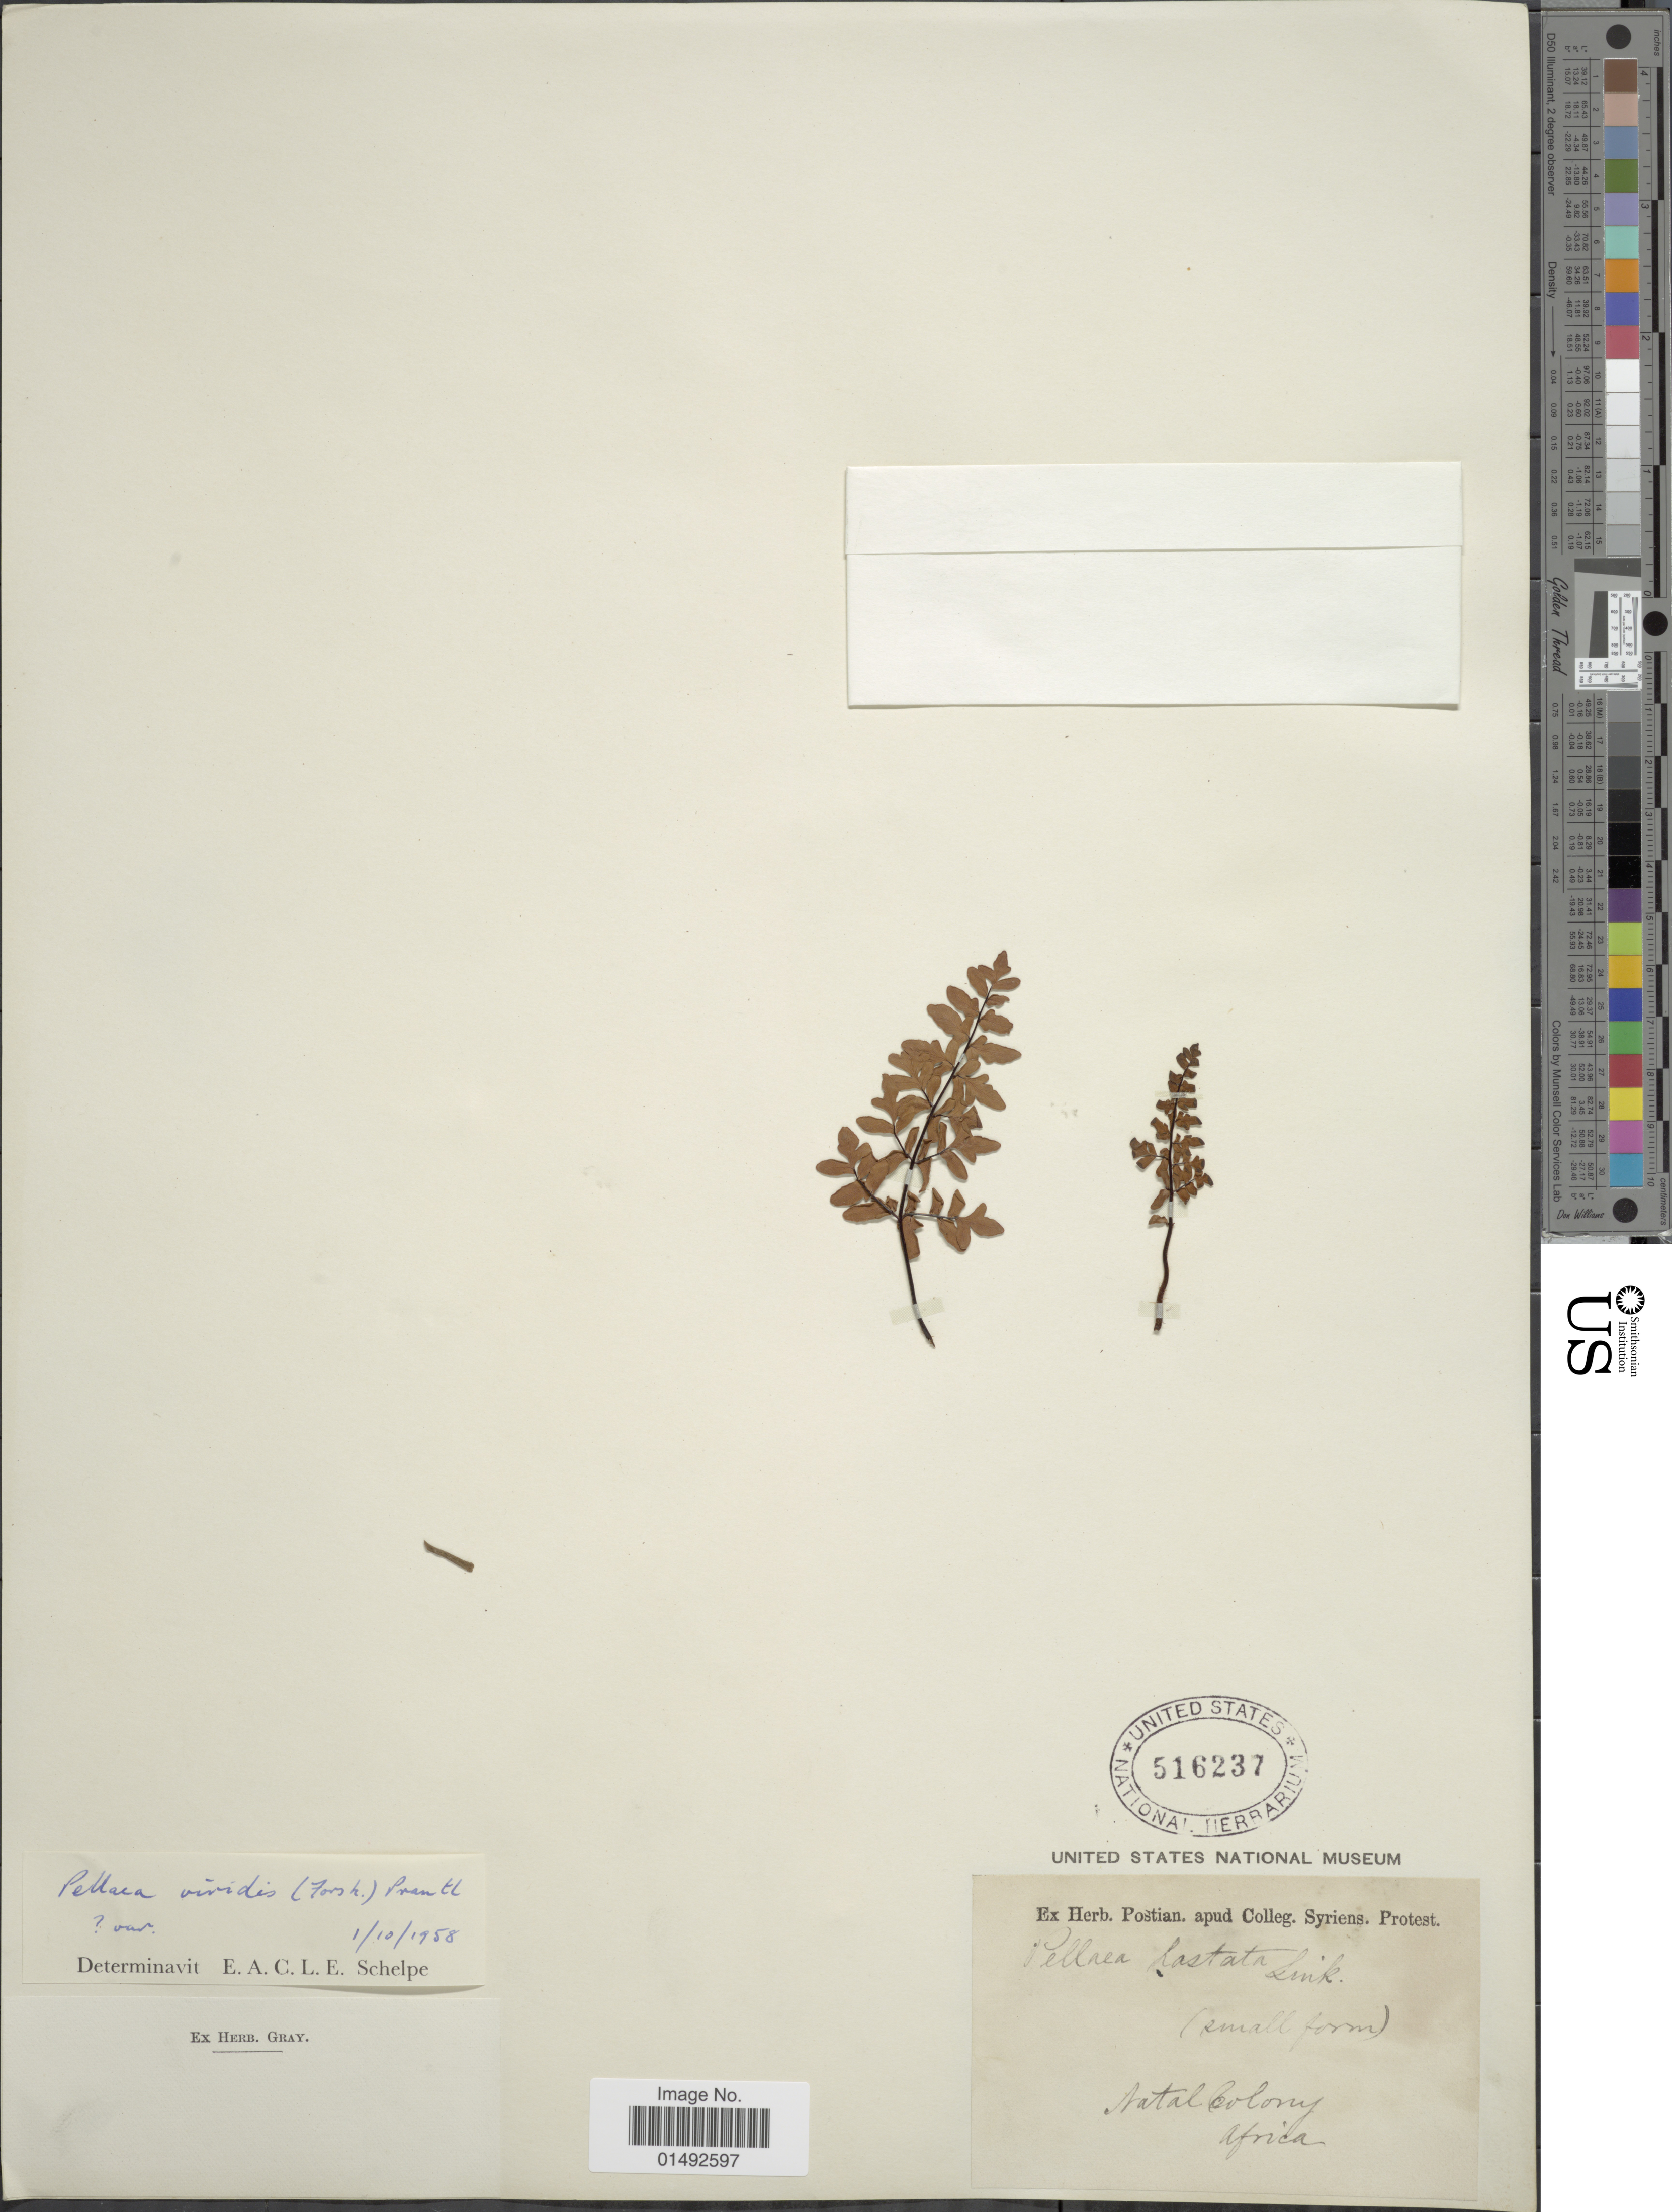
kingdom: Plantae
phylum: Tracheophyta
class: Polypodiopsida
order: Polypodiales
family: Pteridaceae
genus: Pellaea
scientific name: Pellaea viridis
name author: (Forssk.) Prantl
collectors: ex herb. Postian. apud Colleg. Syriens. Protest. USE "Fannie P. A. Shepard" (10308853) AS PRIMARY COLLECTOR INSTEAD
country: South Africa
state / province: KwaZulu-Natal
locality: Natal Colony, Africa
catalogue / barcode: US 516237